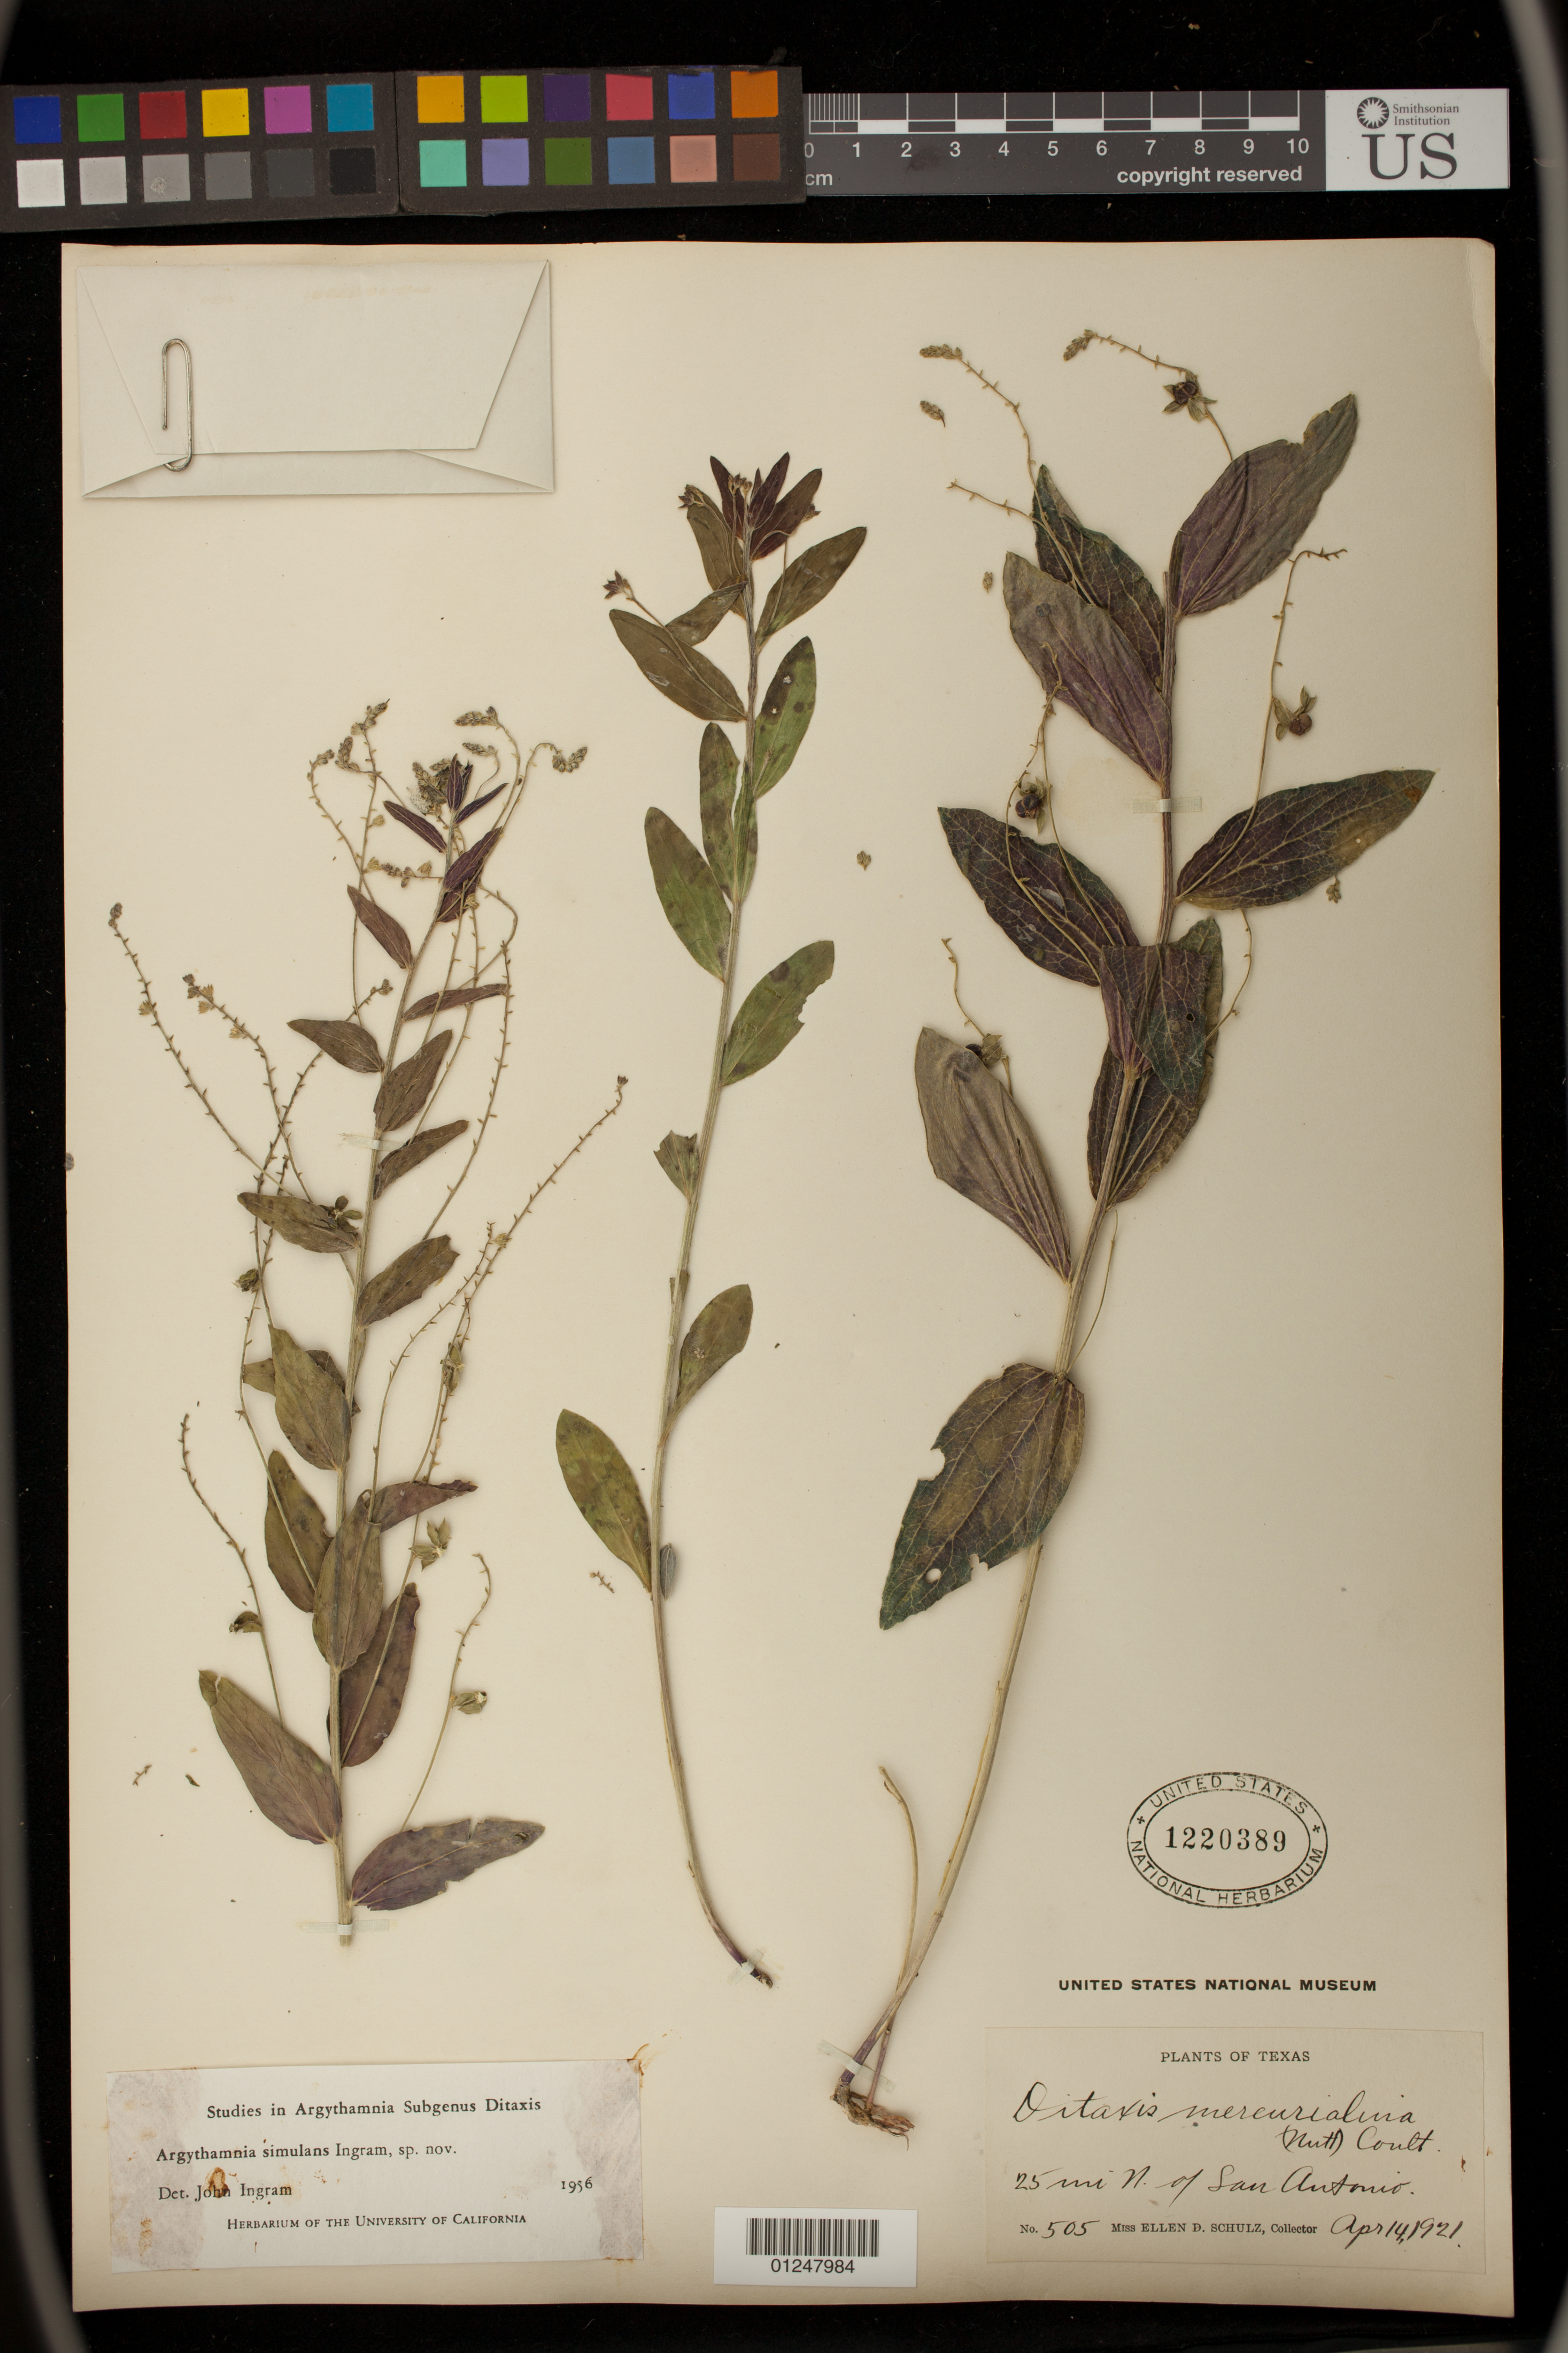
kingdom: Plantae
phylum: Tracheophyta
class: Magnoliopsida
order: Malpighiales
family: Euphorbiaceae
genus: Argythamnia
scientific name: Argythamnia simulans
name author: Ingram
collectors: E. D. Schulz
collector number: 505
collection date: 1921-04-14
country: United States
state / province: Texas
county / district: Bexar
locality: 25 mi N. of San Antonio.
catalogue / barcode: US 1220389